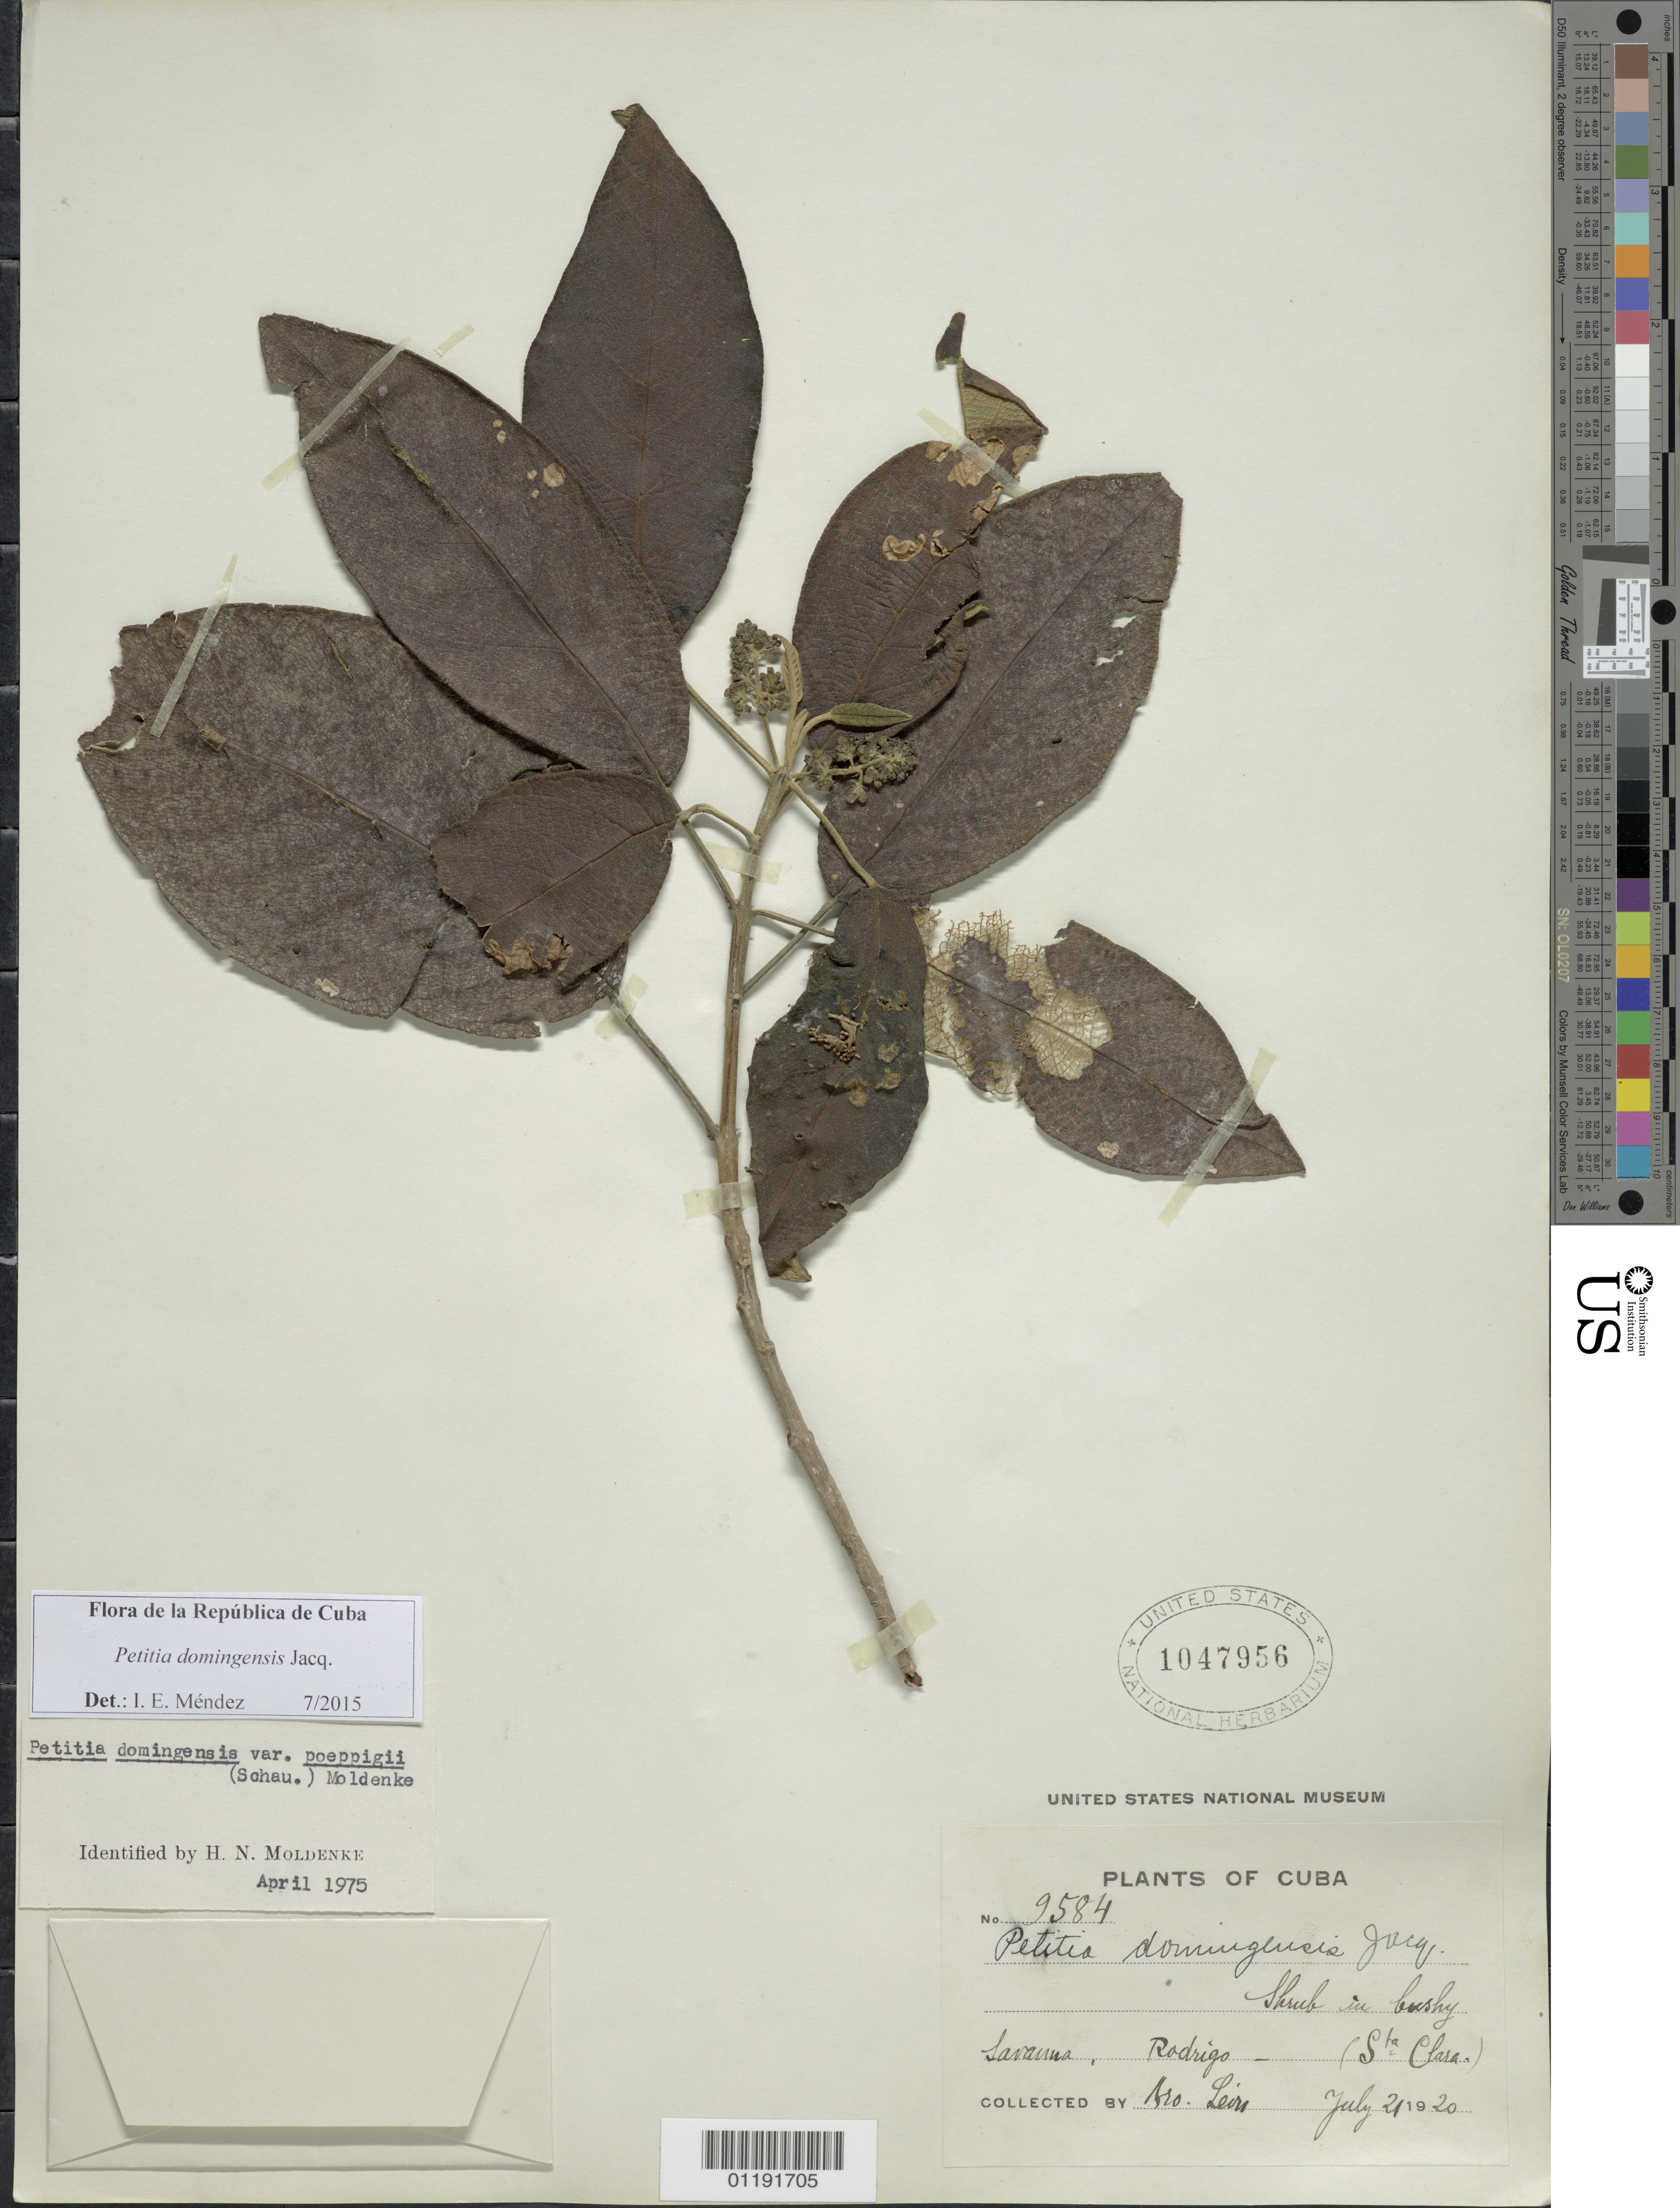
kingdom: Plantae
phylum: Tracheophyta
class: Magnoliopsida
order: Lamiales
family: Lamiaceae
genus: Petitia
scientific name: Petitia domingensis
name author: Jacq.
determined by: Méndez, I. E.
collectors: Bro. León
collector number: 9584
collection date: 1920-07-21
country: Cuba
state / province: Santa Clara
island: Cuba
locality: Rodrigo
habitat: Bushy savanna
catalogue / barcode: US 1047956